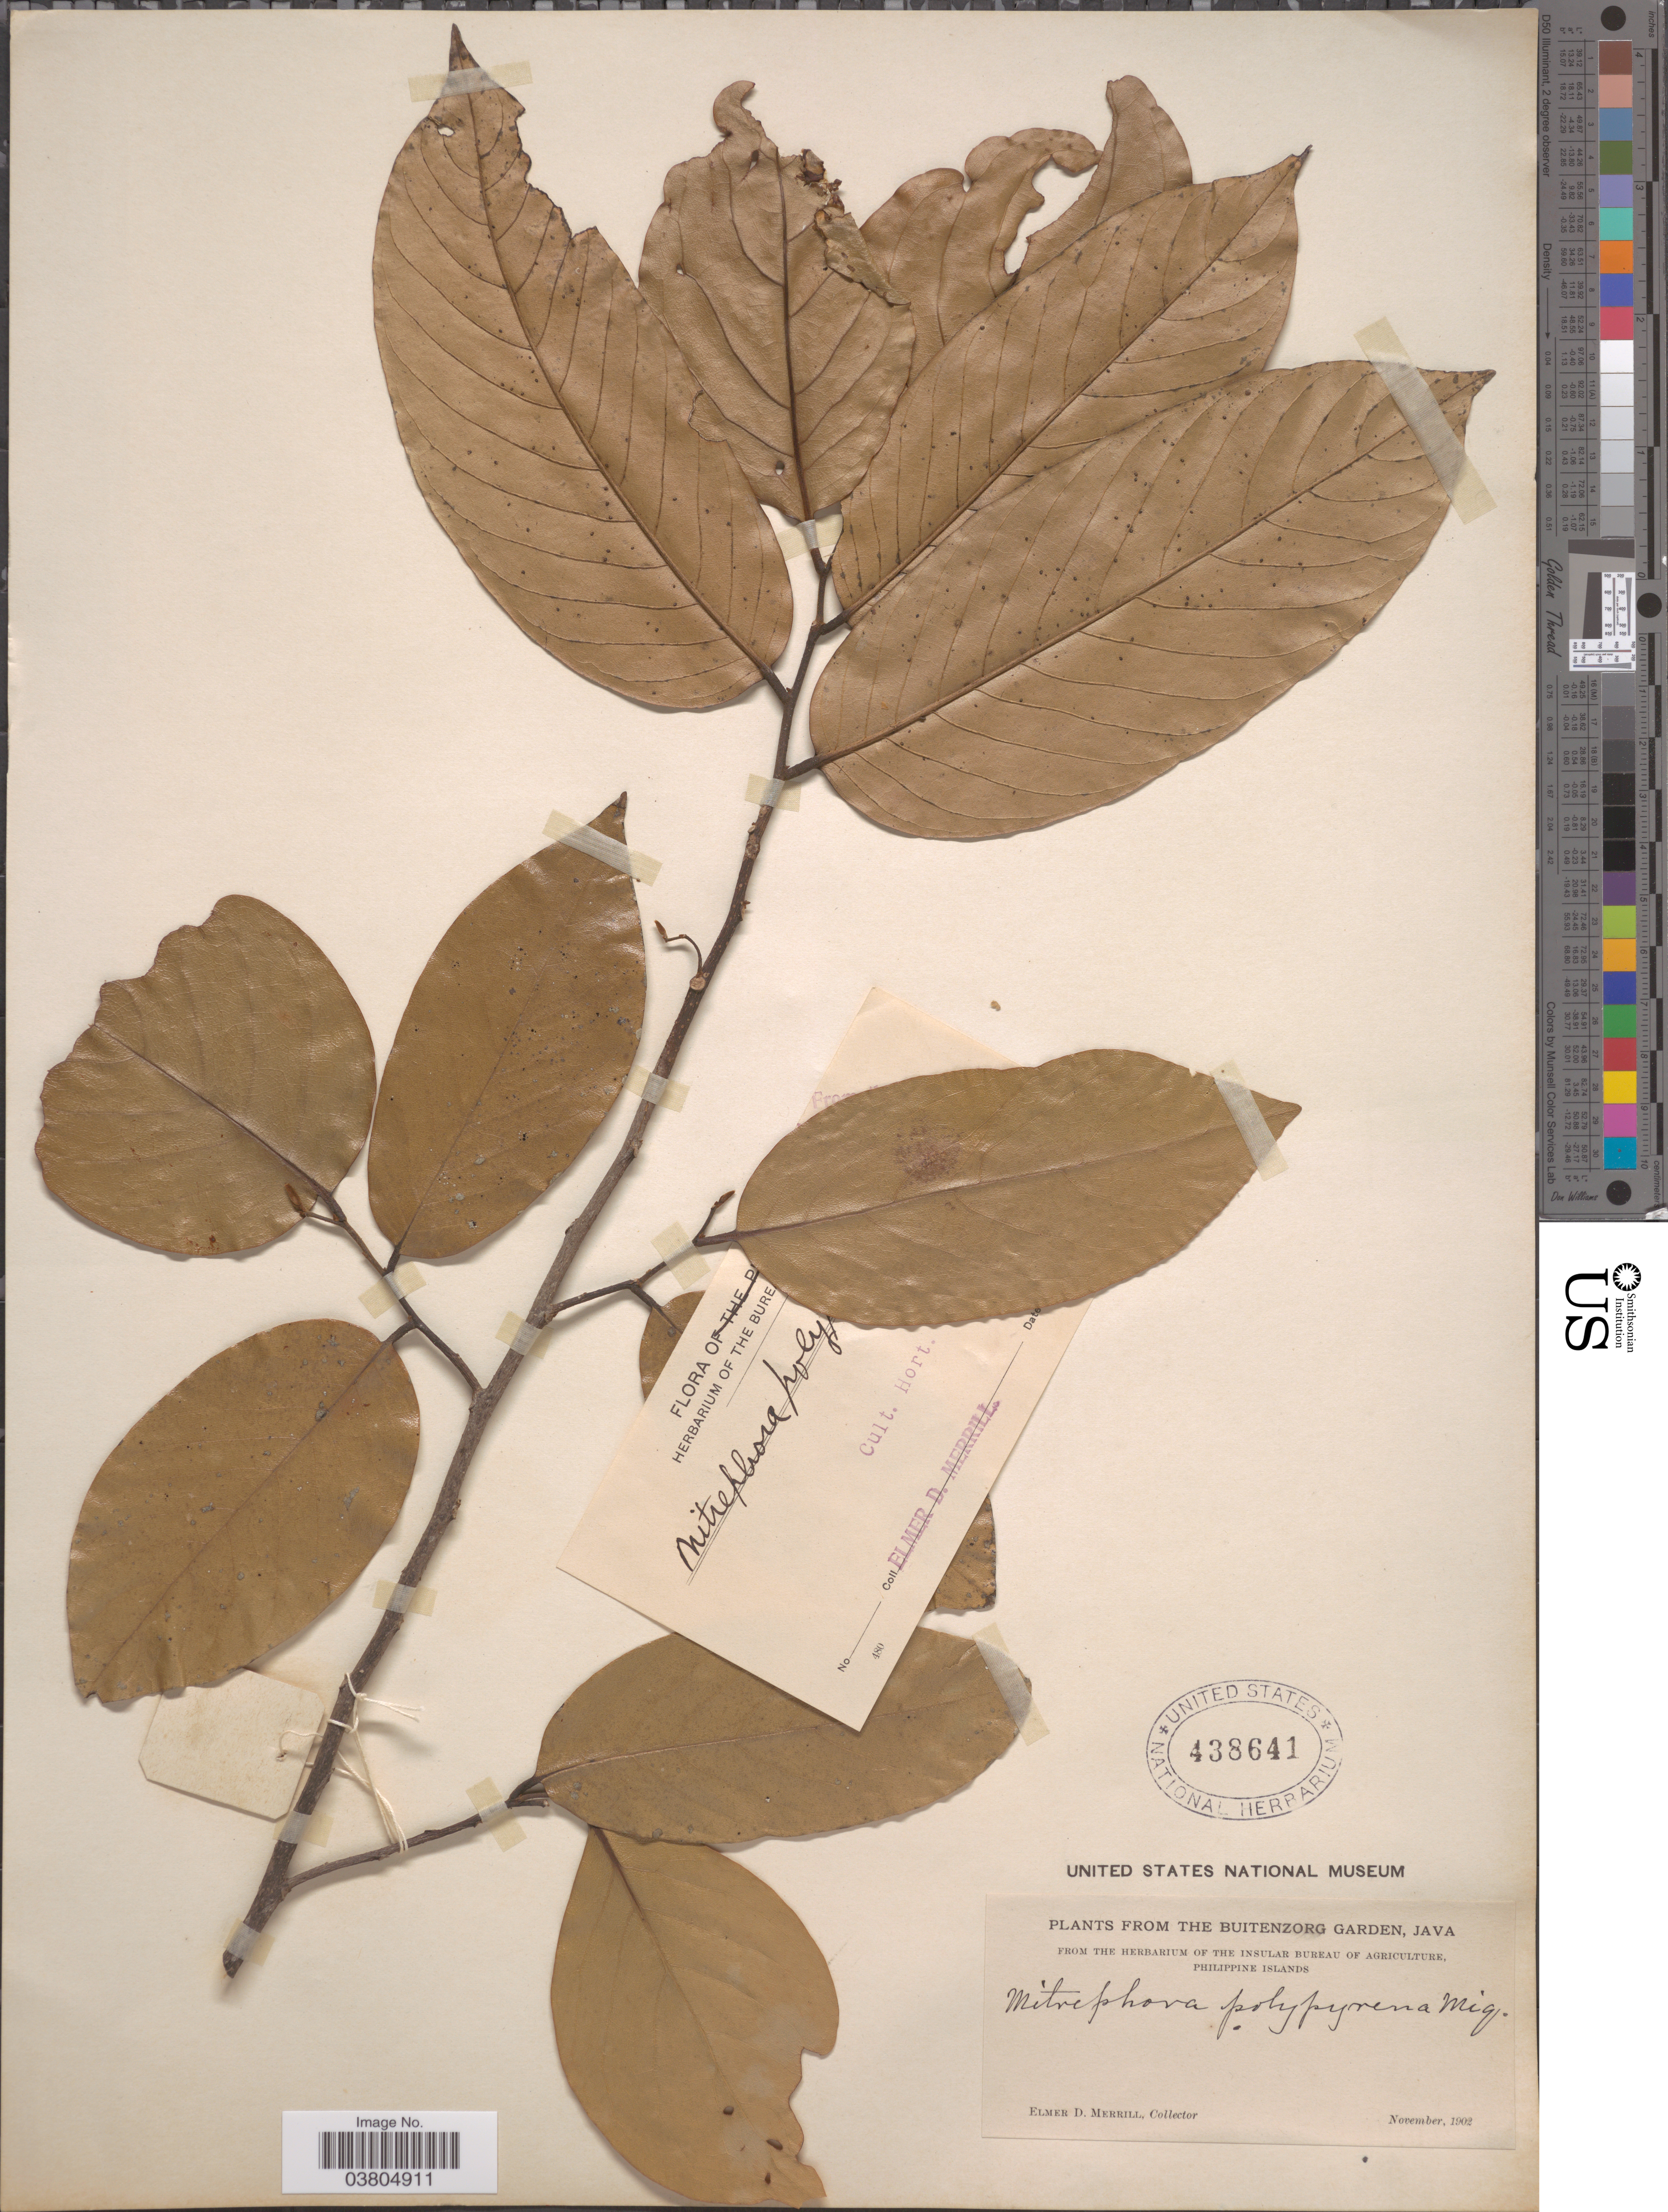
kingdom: Plantae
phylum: Tracheophyta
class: Magnoliopsida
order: Magnoliales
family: Annonaceae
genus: Mitrephora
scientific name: Mitrephora polypyrena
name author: Miq.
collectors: E. D. Merrill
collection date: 1902-11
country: Indonesia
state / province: Java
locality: Buitenzorg Garden. Cult. Hort. [illegible text]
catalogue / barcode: US 438641